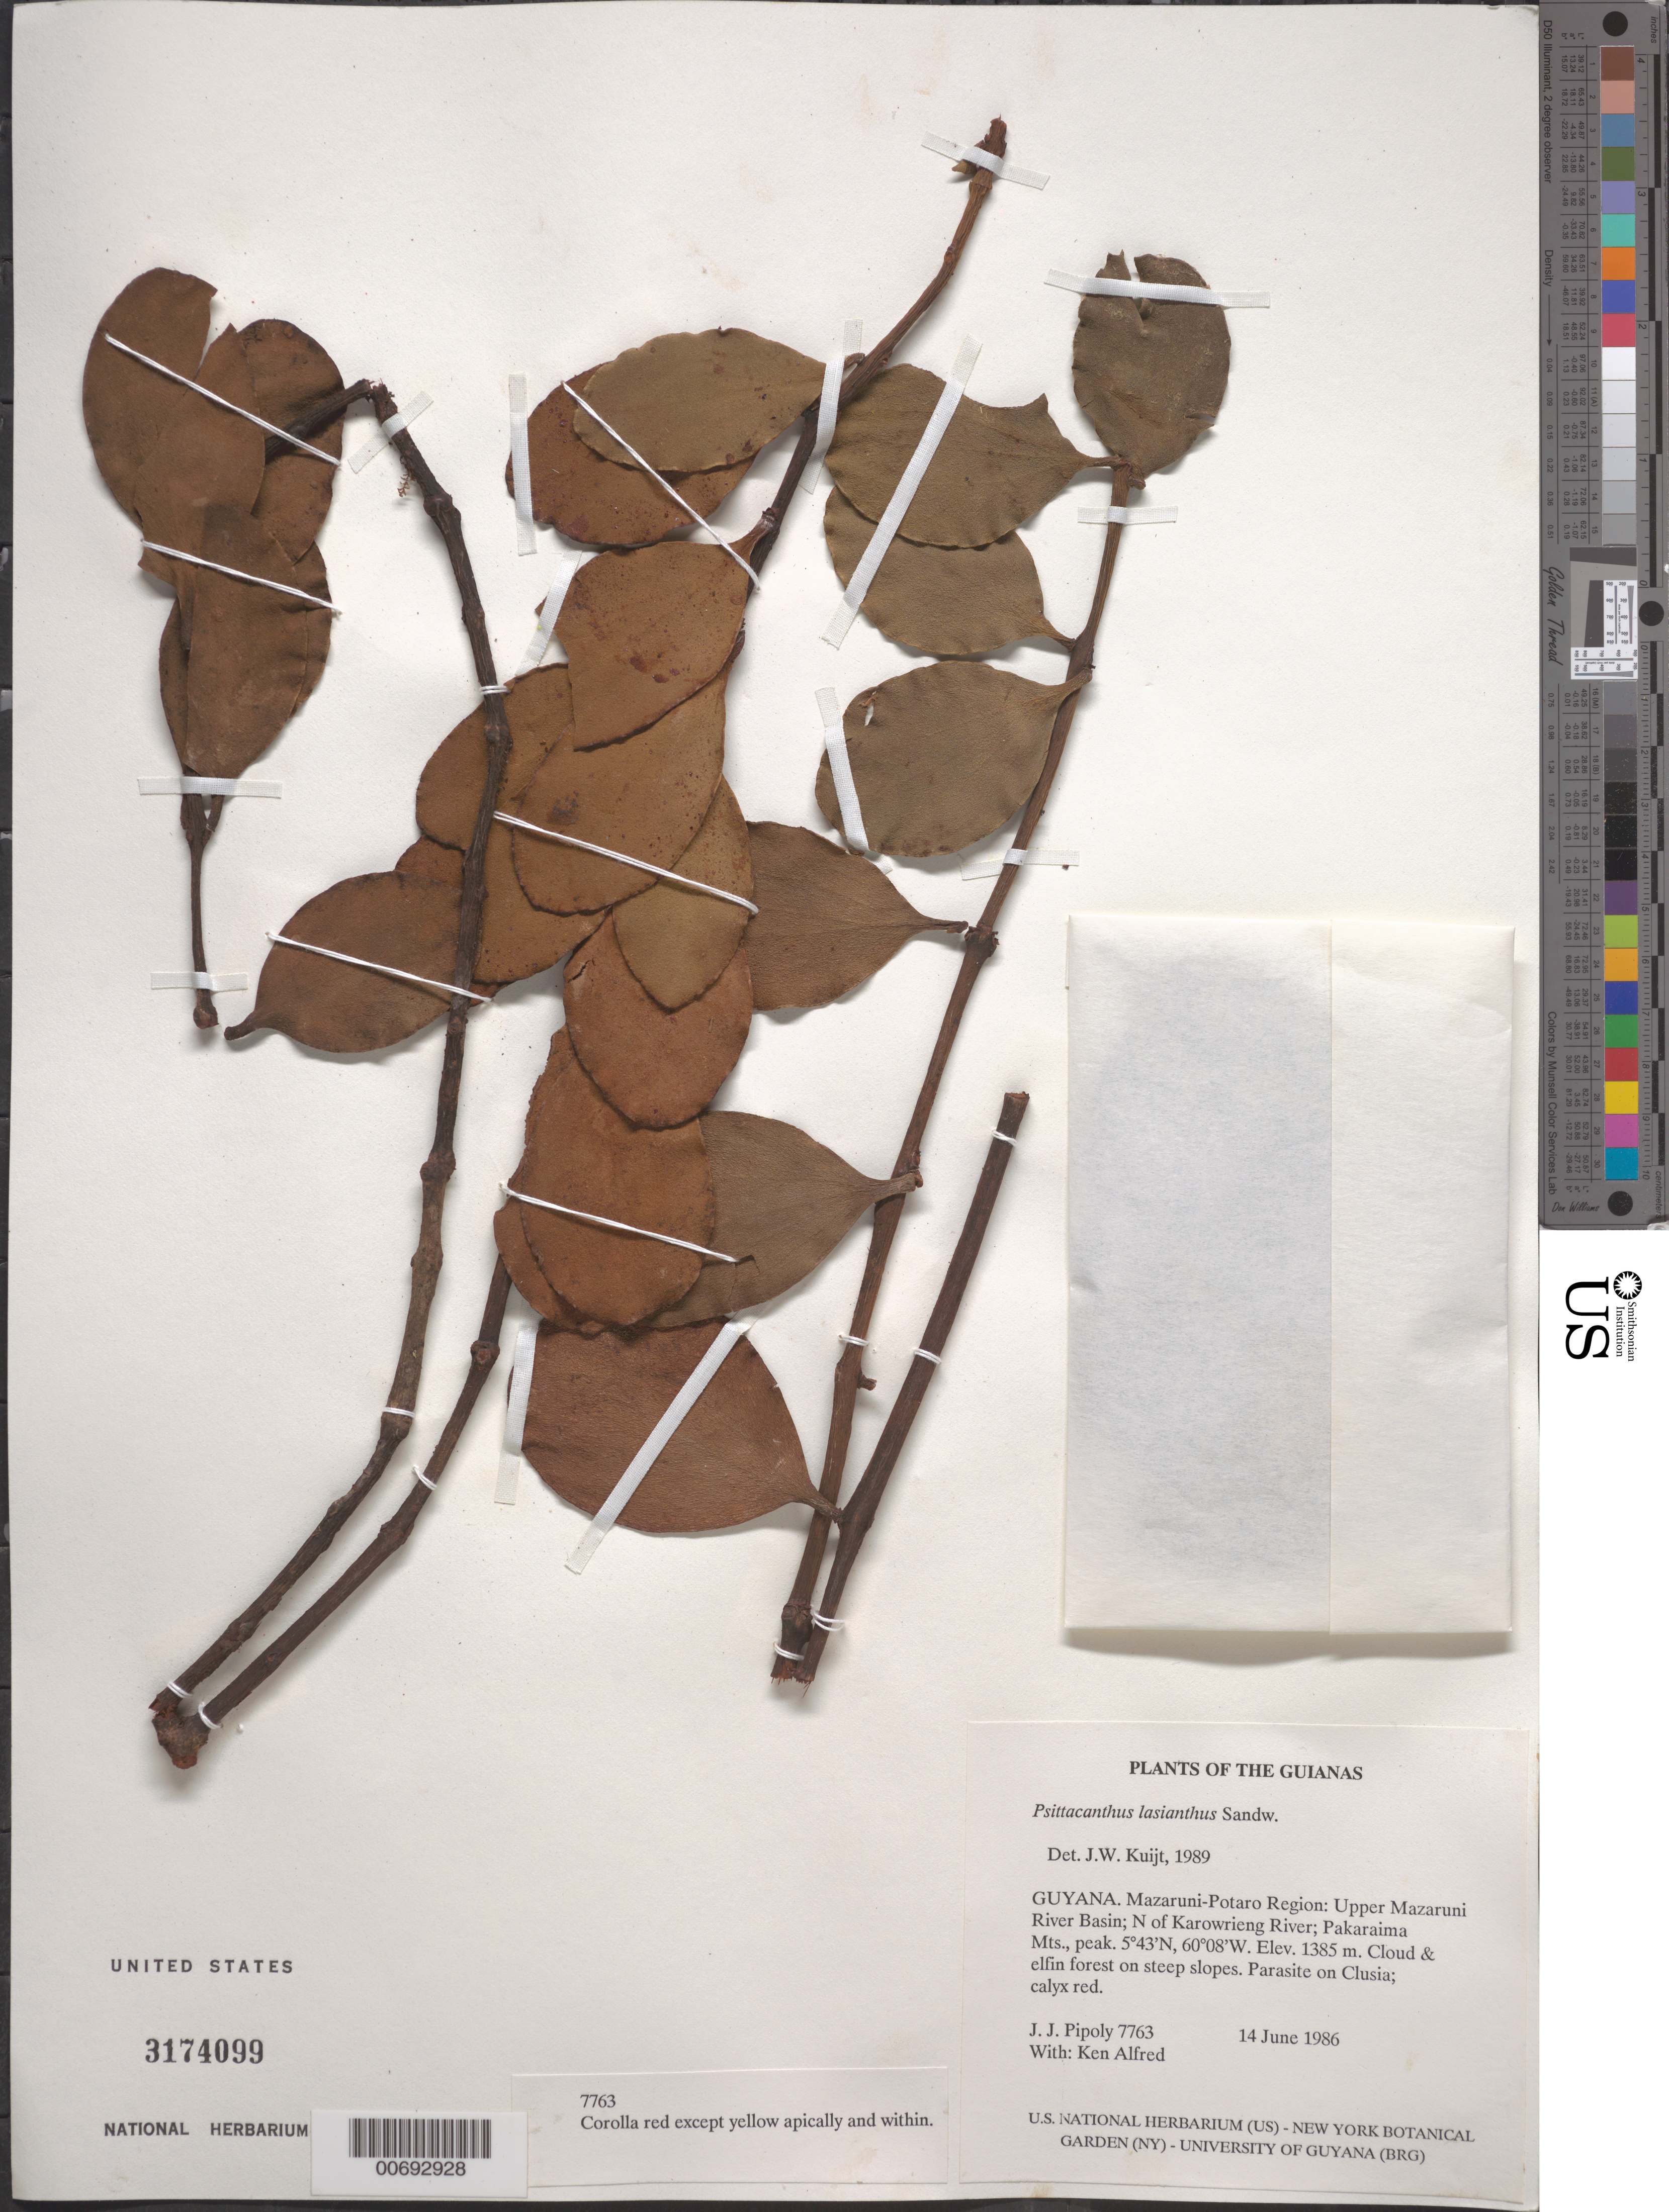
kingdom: Plantae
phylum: Tracheophyta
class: Magnoliopsida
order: Santalales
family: Loranthaceae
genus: Psittacanthus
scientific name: Psittacanthus leptanthus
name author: A.C. Sm.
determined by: Kuijt, Job, (CANADA)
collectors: J. J. Pipoly & K. Alfred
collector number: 7763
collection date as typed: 14 June 1986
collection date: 1986-06-14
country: Guyana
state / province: Cuyuni-Mazaruni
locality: Upper Mazaruni River Basin; Pakaraima Mts. Peak, N of Karowrieng River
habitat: Cloud & elfin forest on steep slopes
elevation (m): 1385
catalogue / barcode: US 3174099